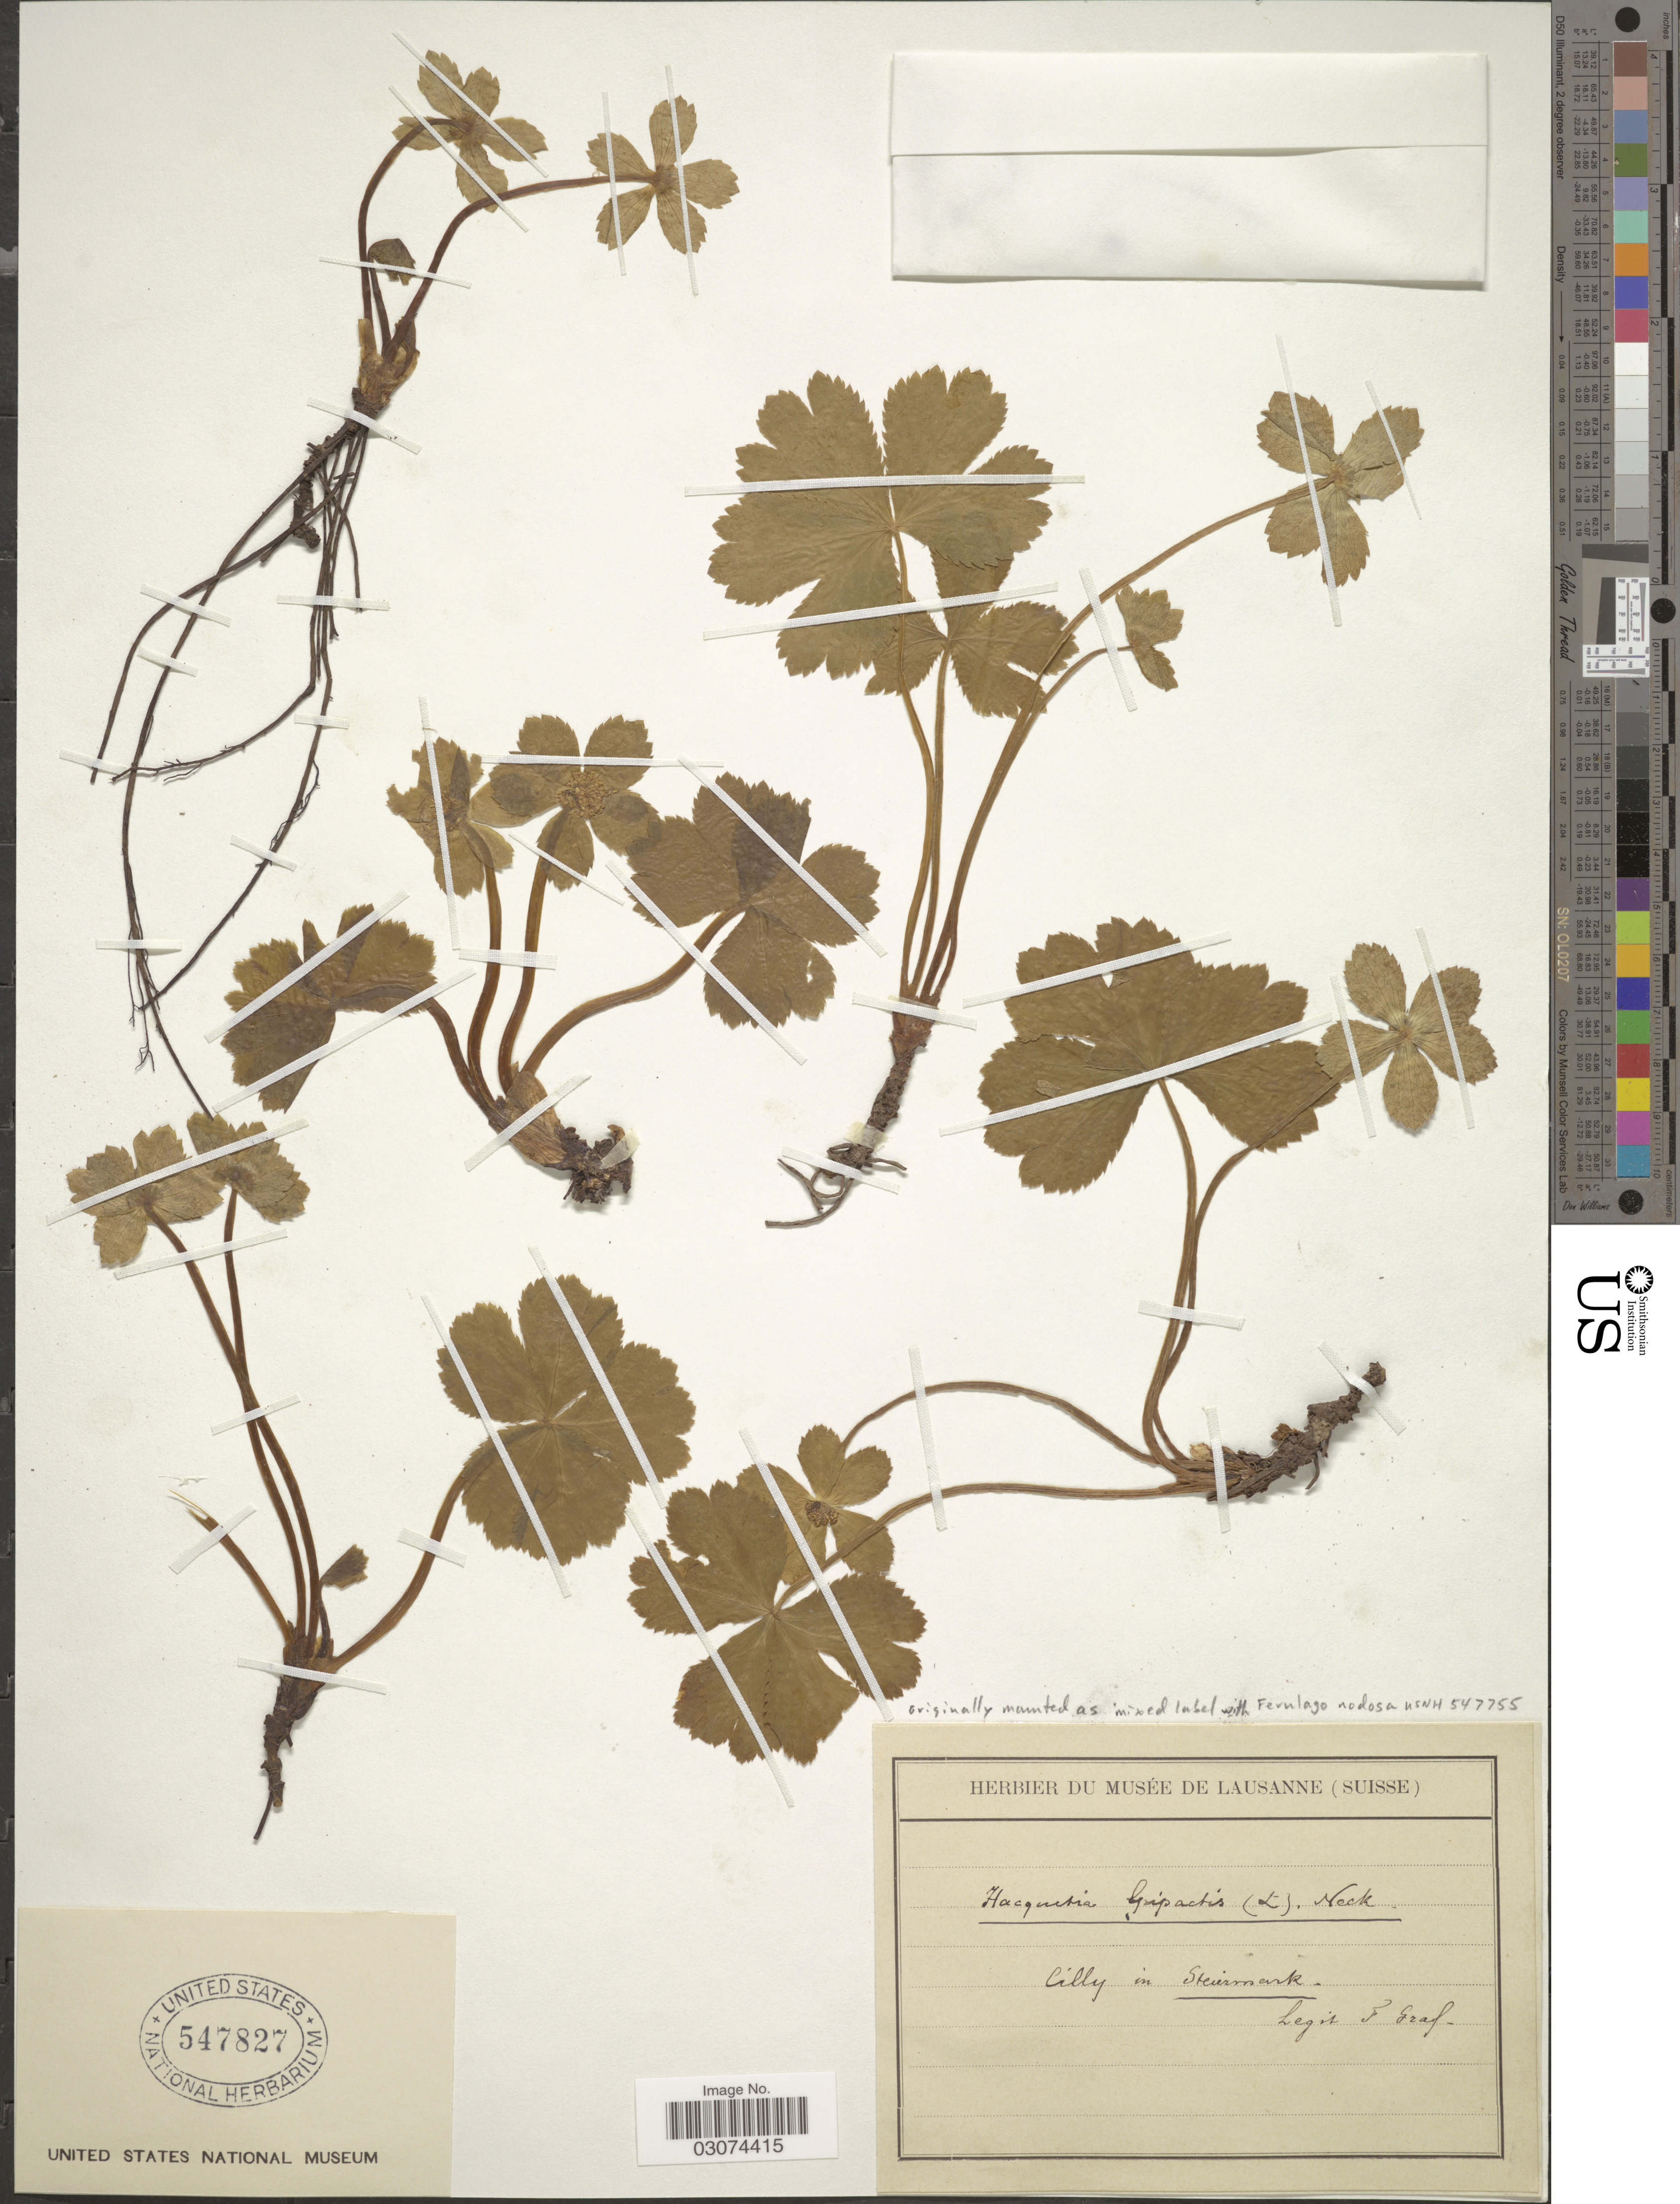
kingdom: Plantae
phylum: Tracheophyta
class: Magnoliopsida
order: Apiales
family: Apiaceae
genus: Hacquetia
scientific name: Hacquetia epipactis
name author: (Scop.) DC.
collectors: P. Graf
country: Austria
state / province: Steiermark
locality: Cilly in Steiermark.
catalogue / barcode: US 547827